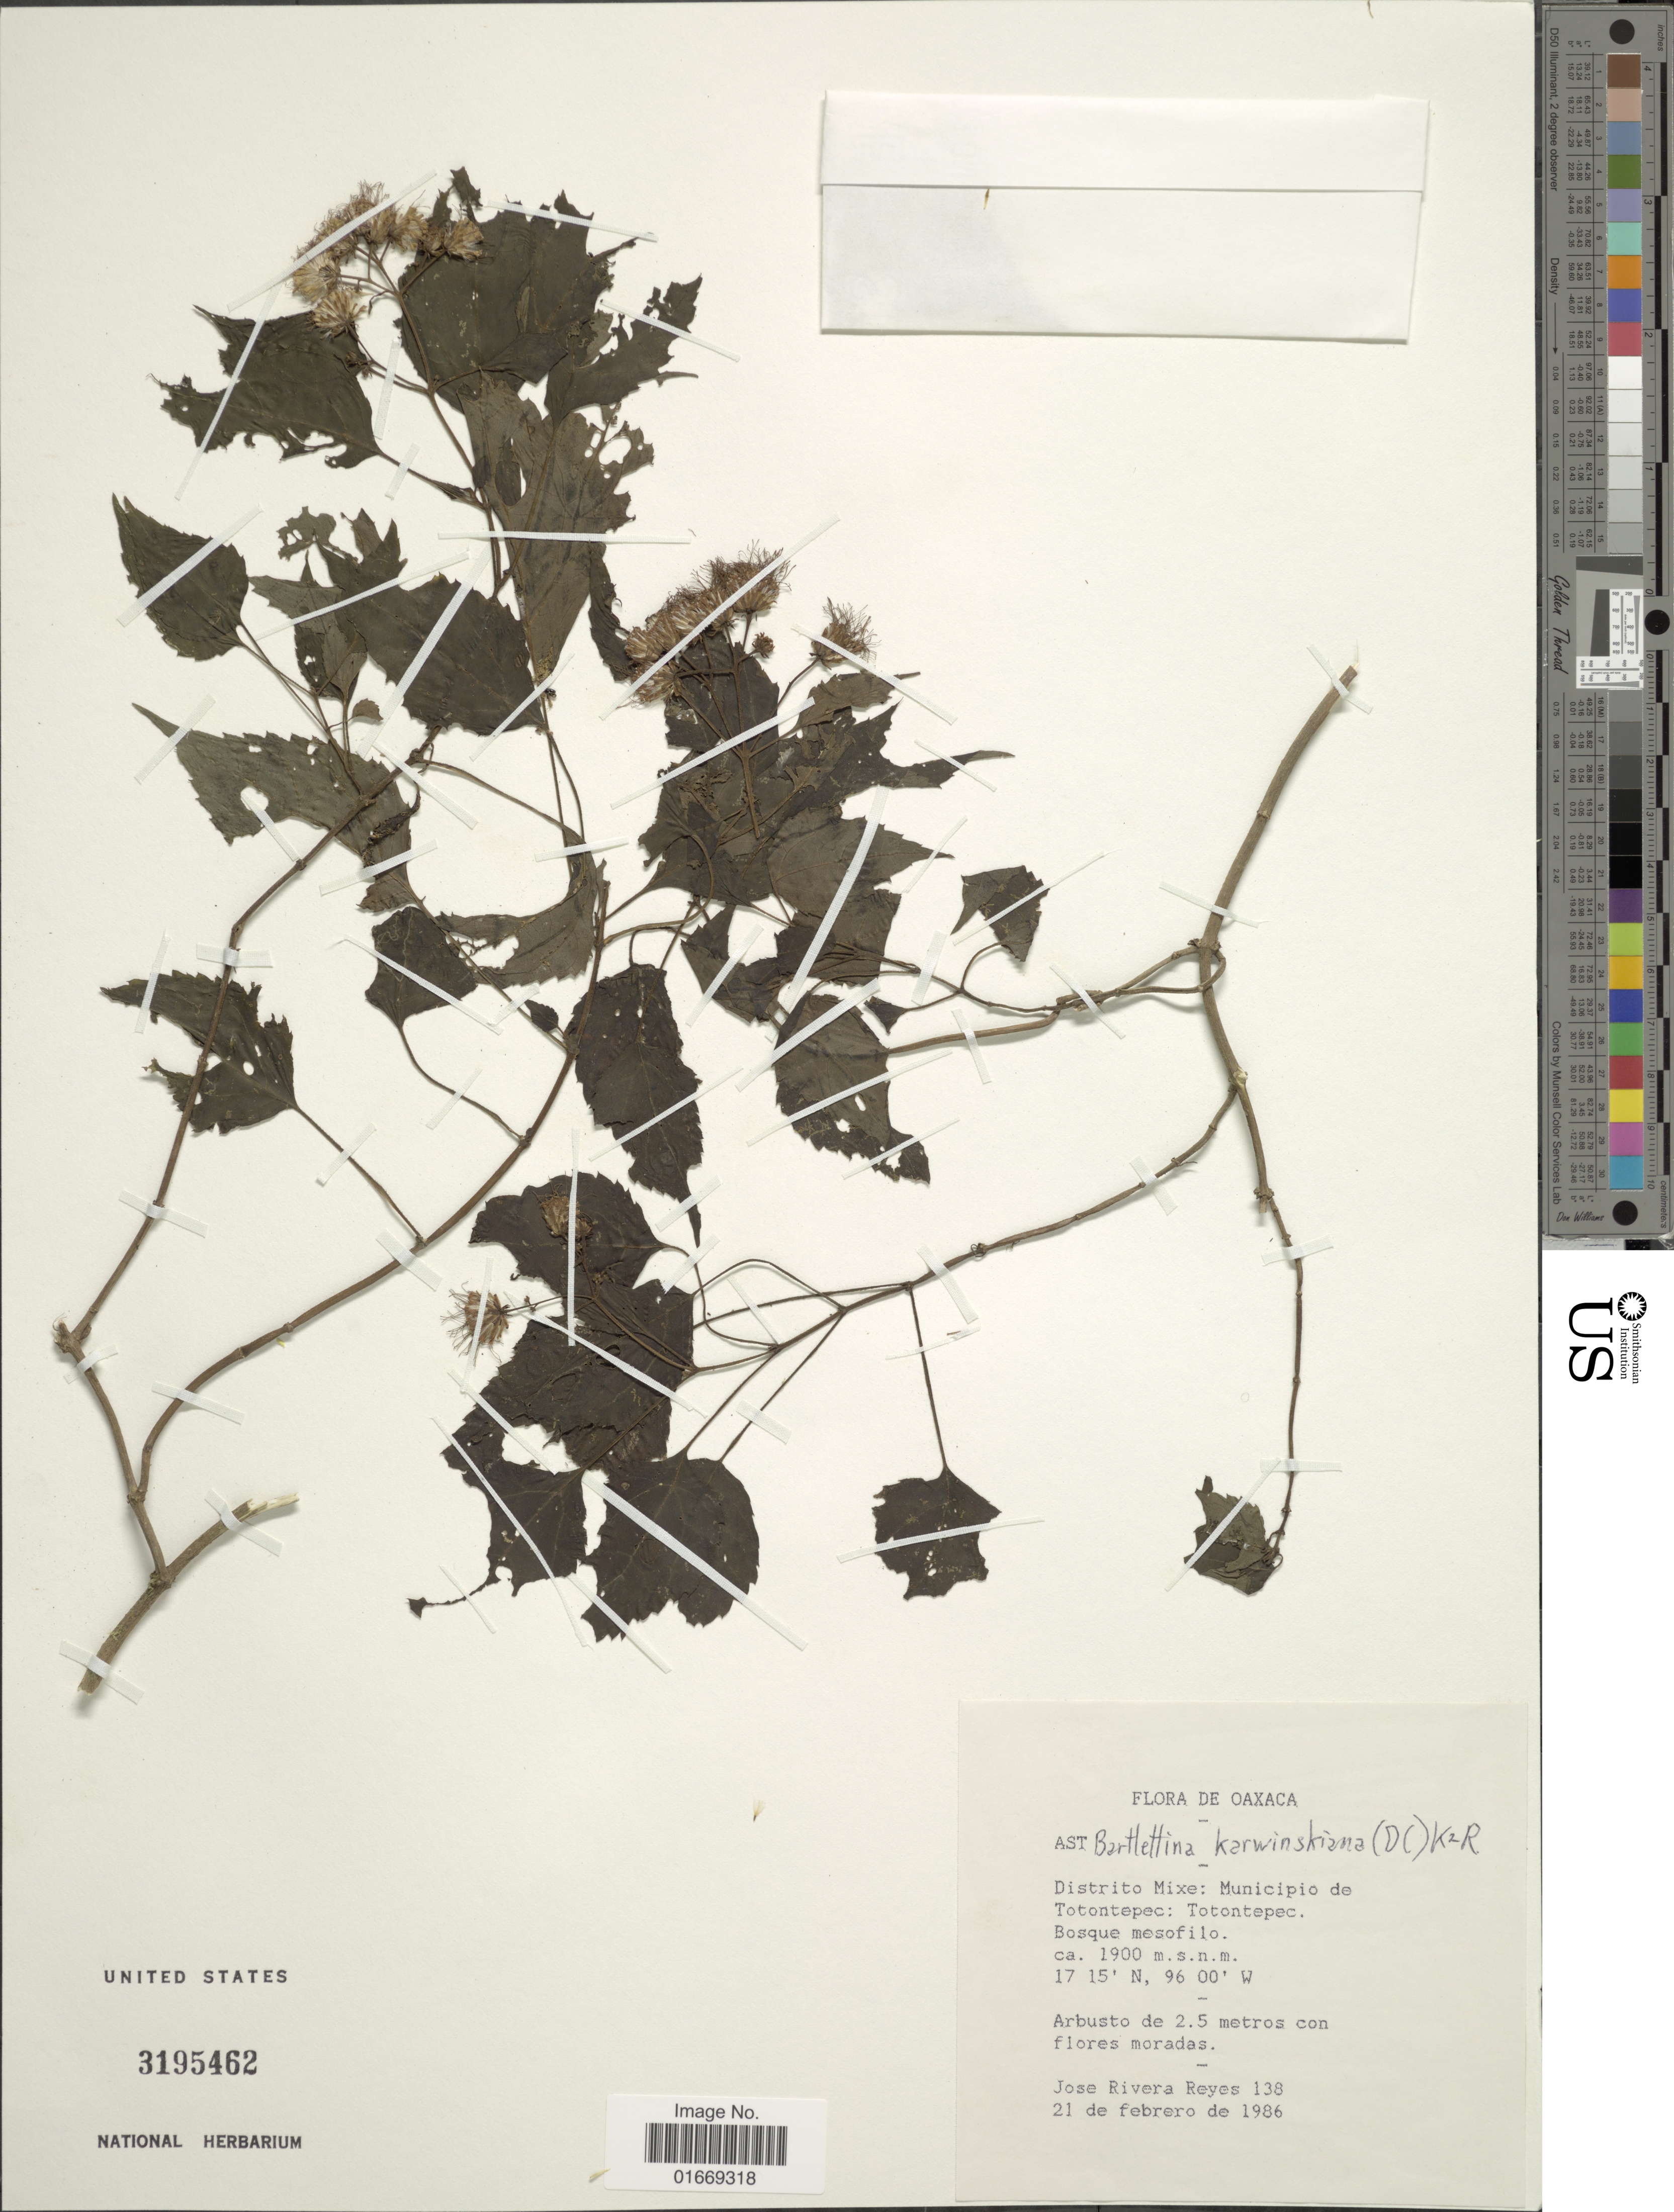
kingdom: Plantae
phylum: Tracheophyta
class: Magnoliopsida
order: Asterales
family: Asteraceae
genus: Bartlettina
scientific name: Bartlettina karvinskiana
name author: (DC.) R.M. King & H. Rob.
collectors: J. Reyes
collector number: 138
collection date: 1986-02-21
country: Mexico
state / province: Oaxaca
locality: Distrito Mixe: Municipio de Totontepec: Totontepec.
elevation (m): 1900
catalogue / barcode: US 3195462